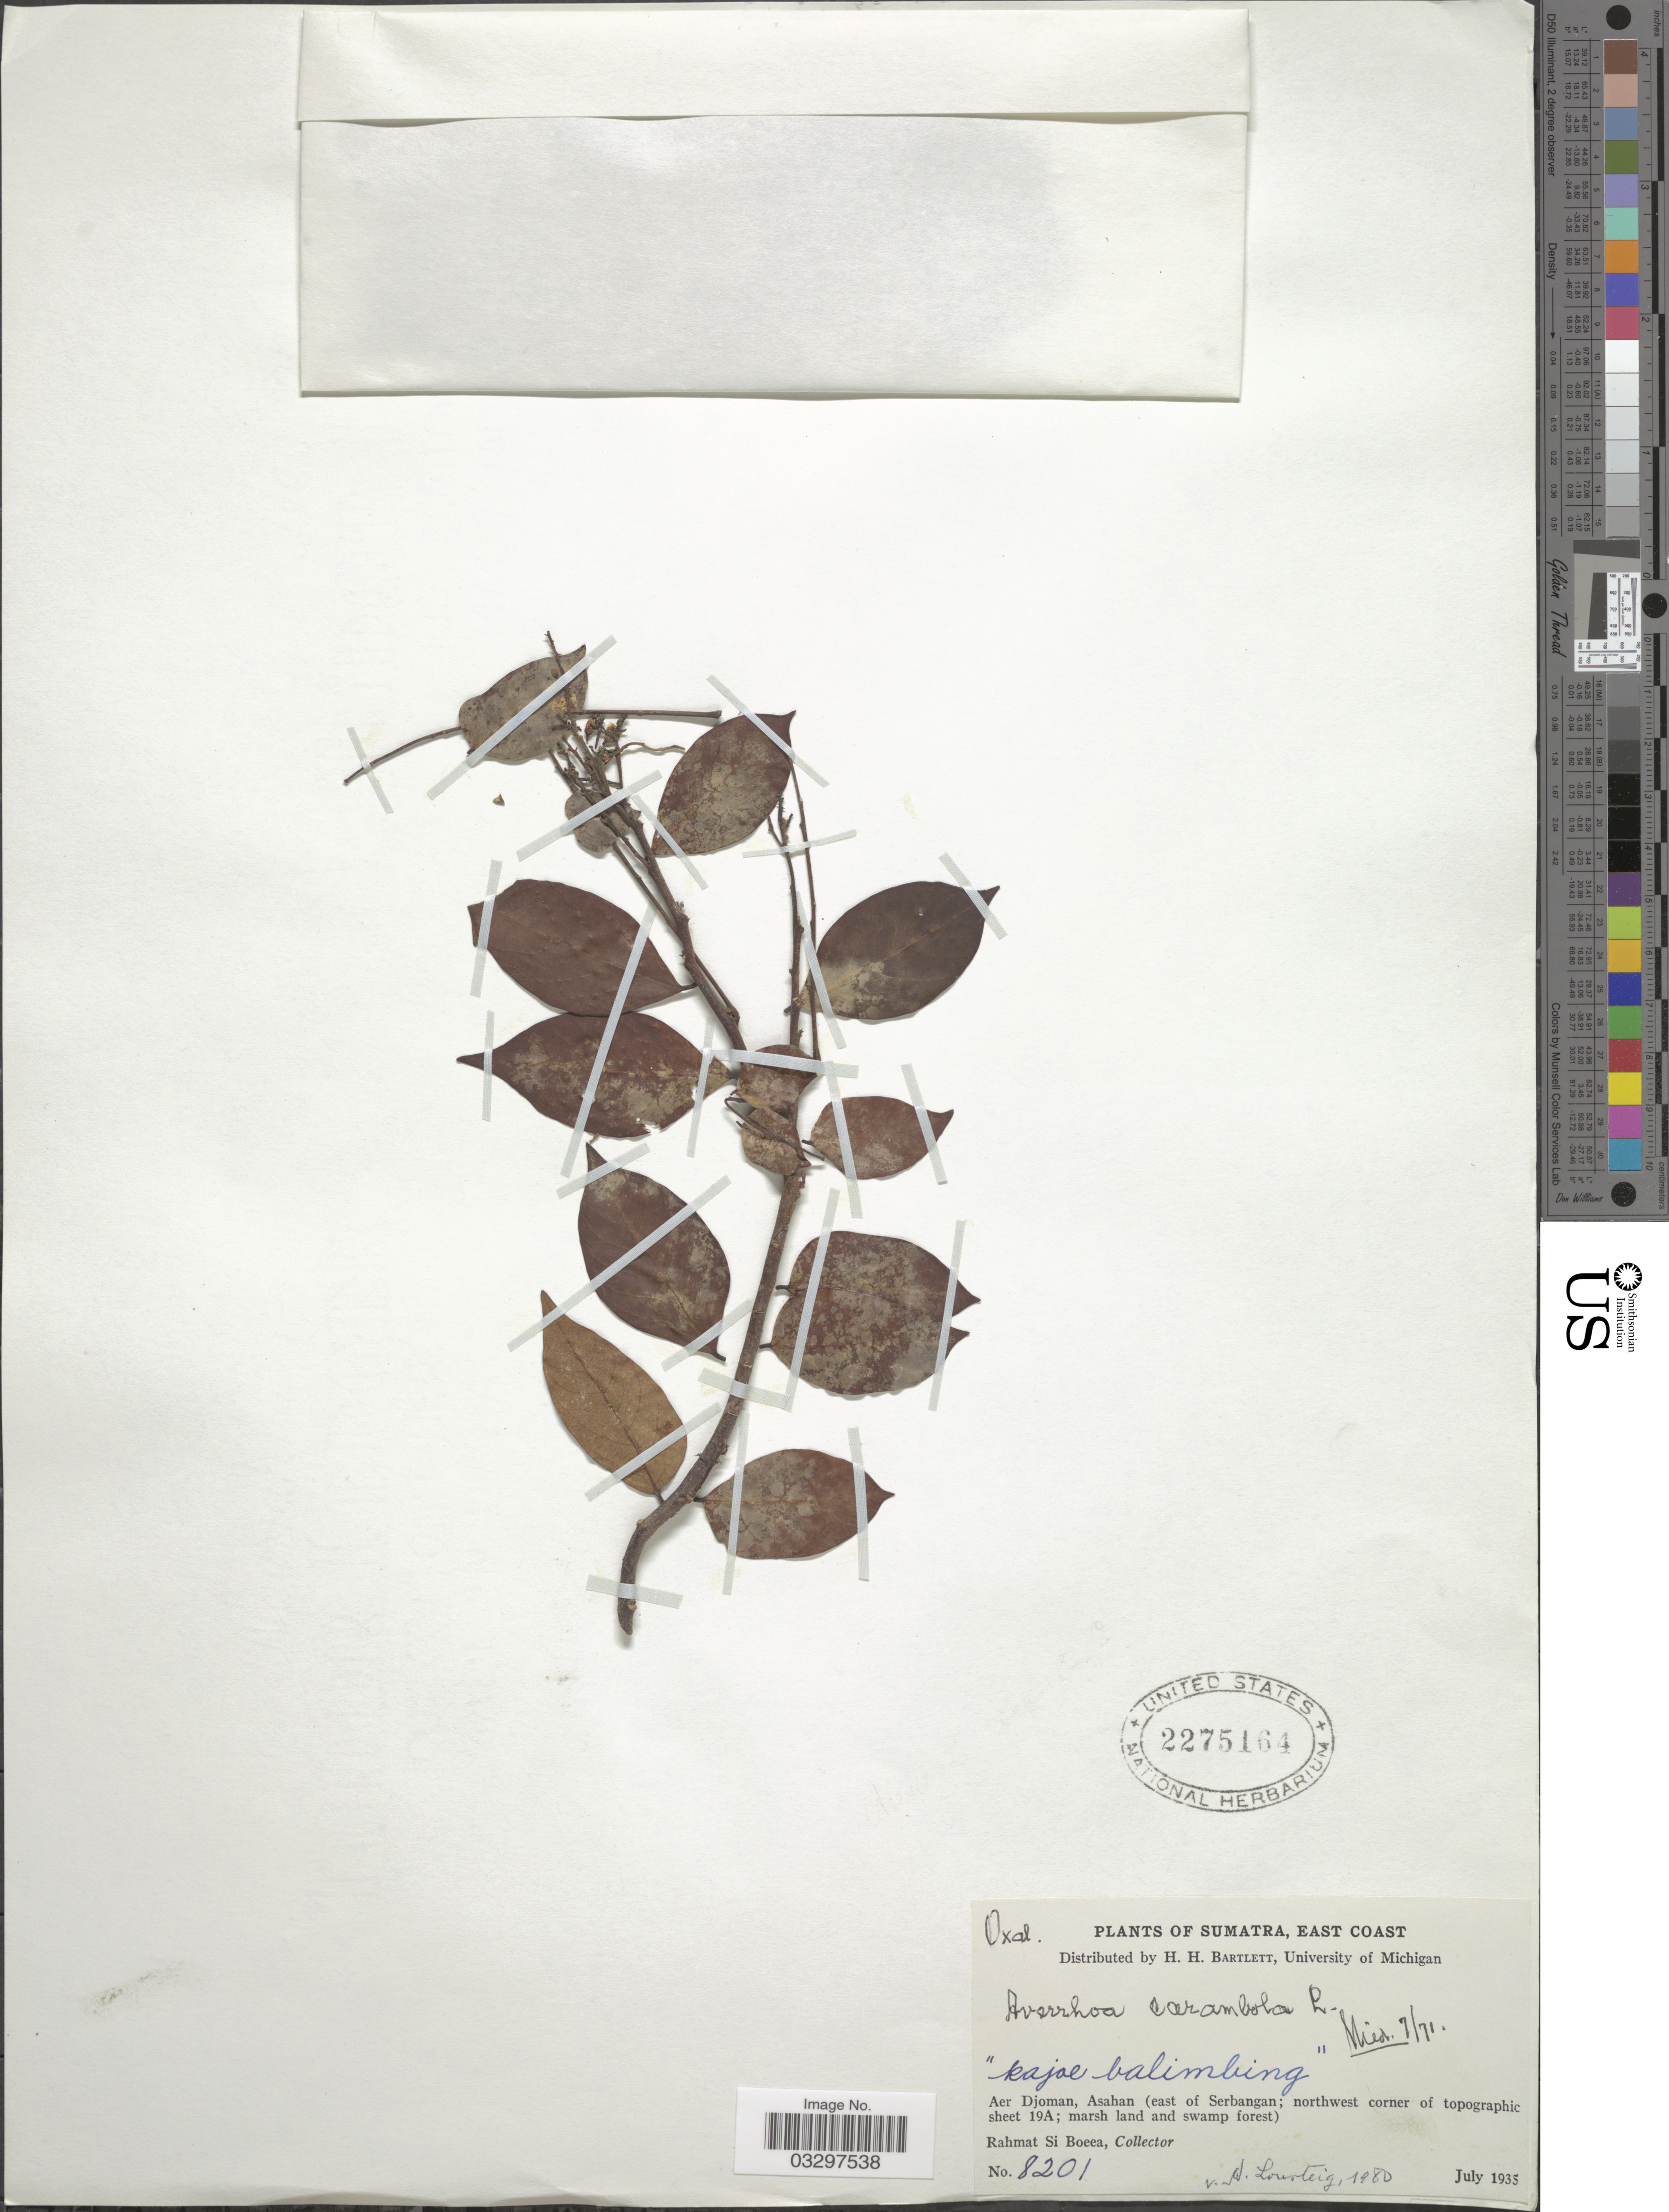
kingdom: Plantae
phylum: Tracheophyta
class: Magnoliopsida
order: Oxalidales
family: Oxalidaceae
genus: Averrhoa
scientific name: Averrhoa carambola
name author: L.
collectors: Rahmat Si Boeea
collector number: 8201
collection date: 1935-07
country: Indonesia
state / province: Sumatra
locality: East Coast. Aer Djoman, Asahan (east of Serbangan; northwest corner of topographic sheet 19A).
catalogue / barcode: US 2275164